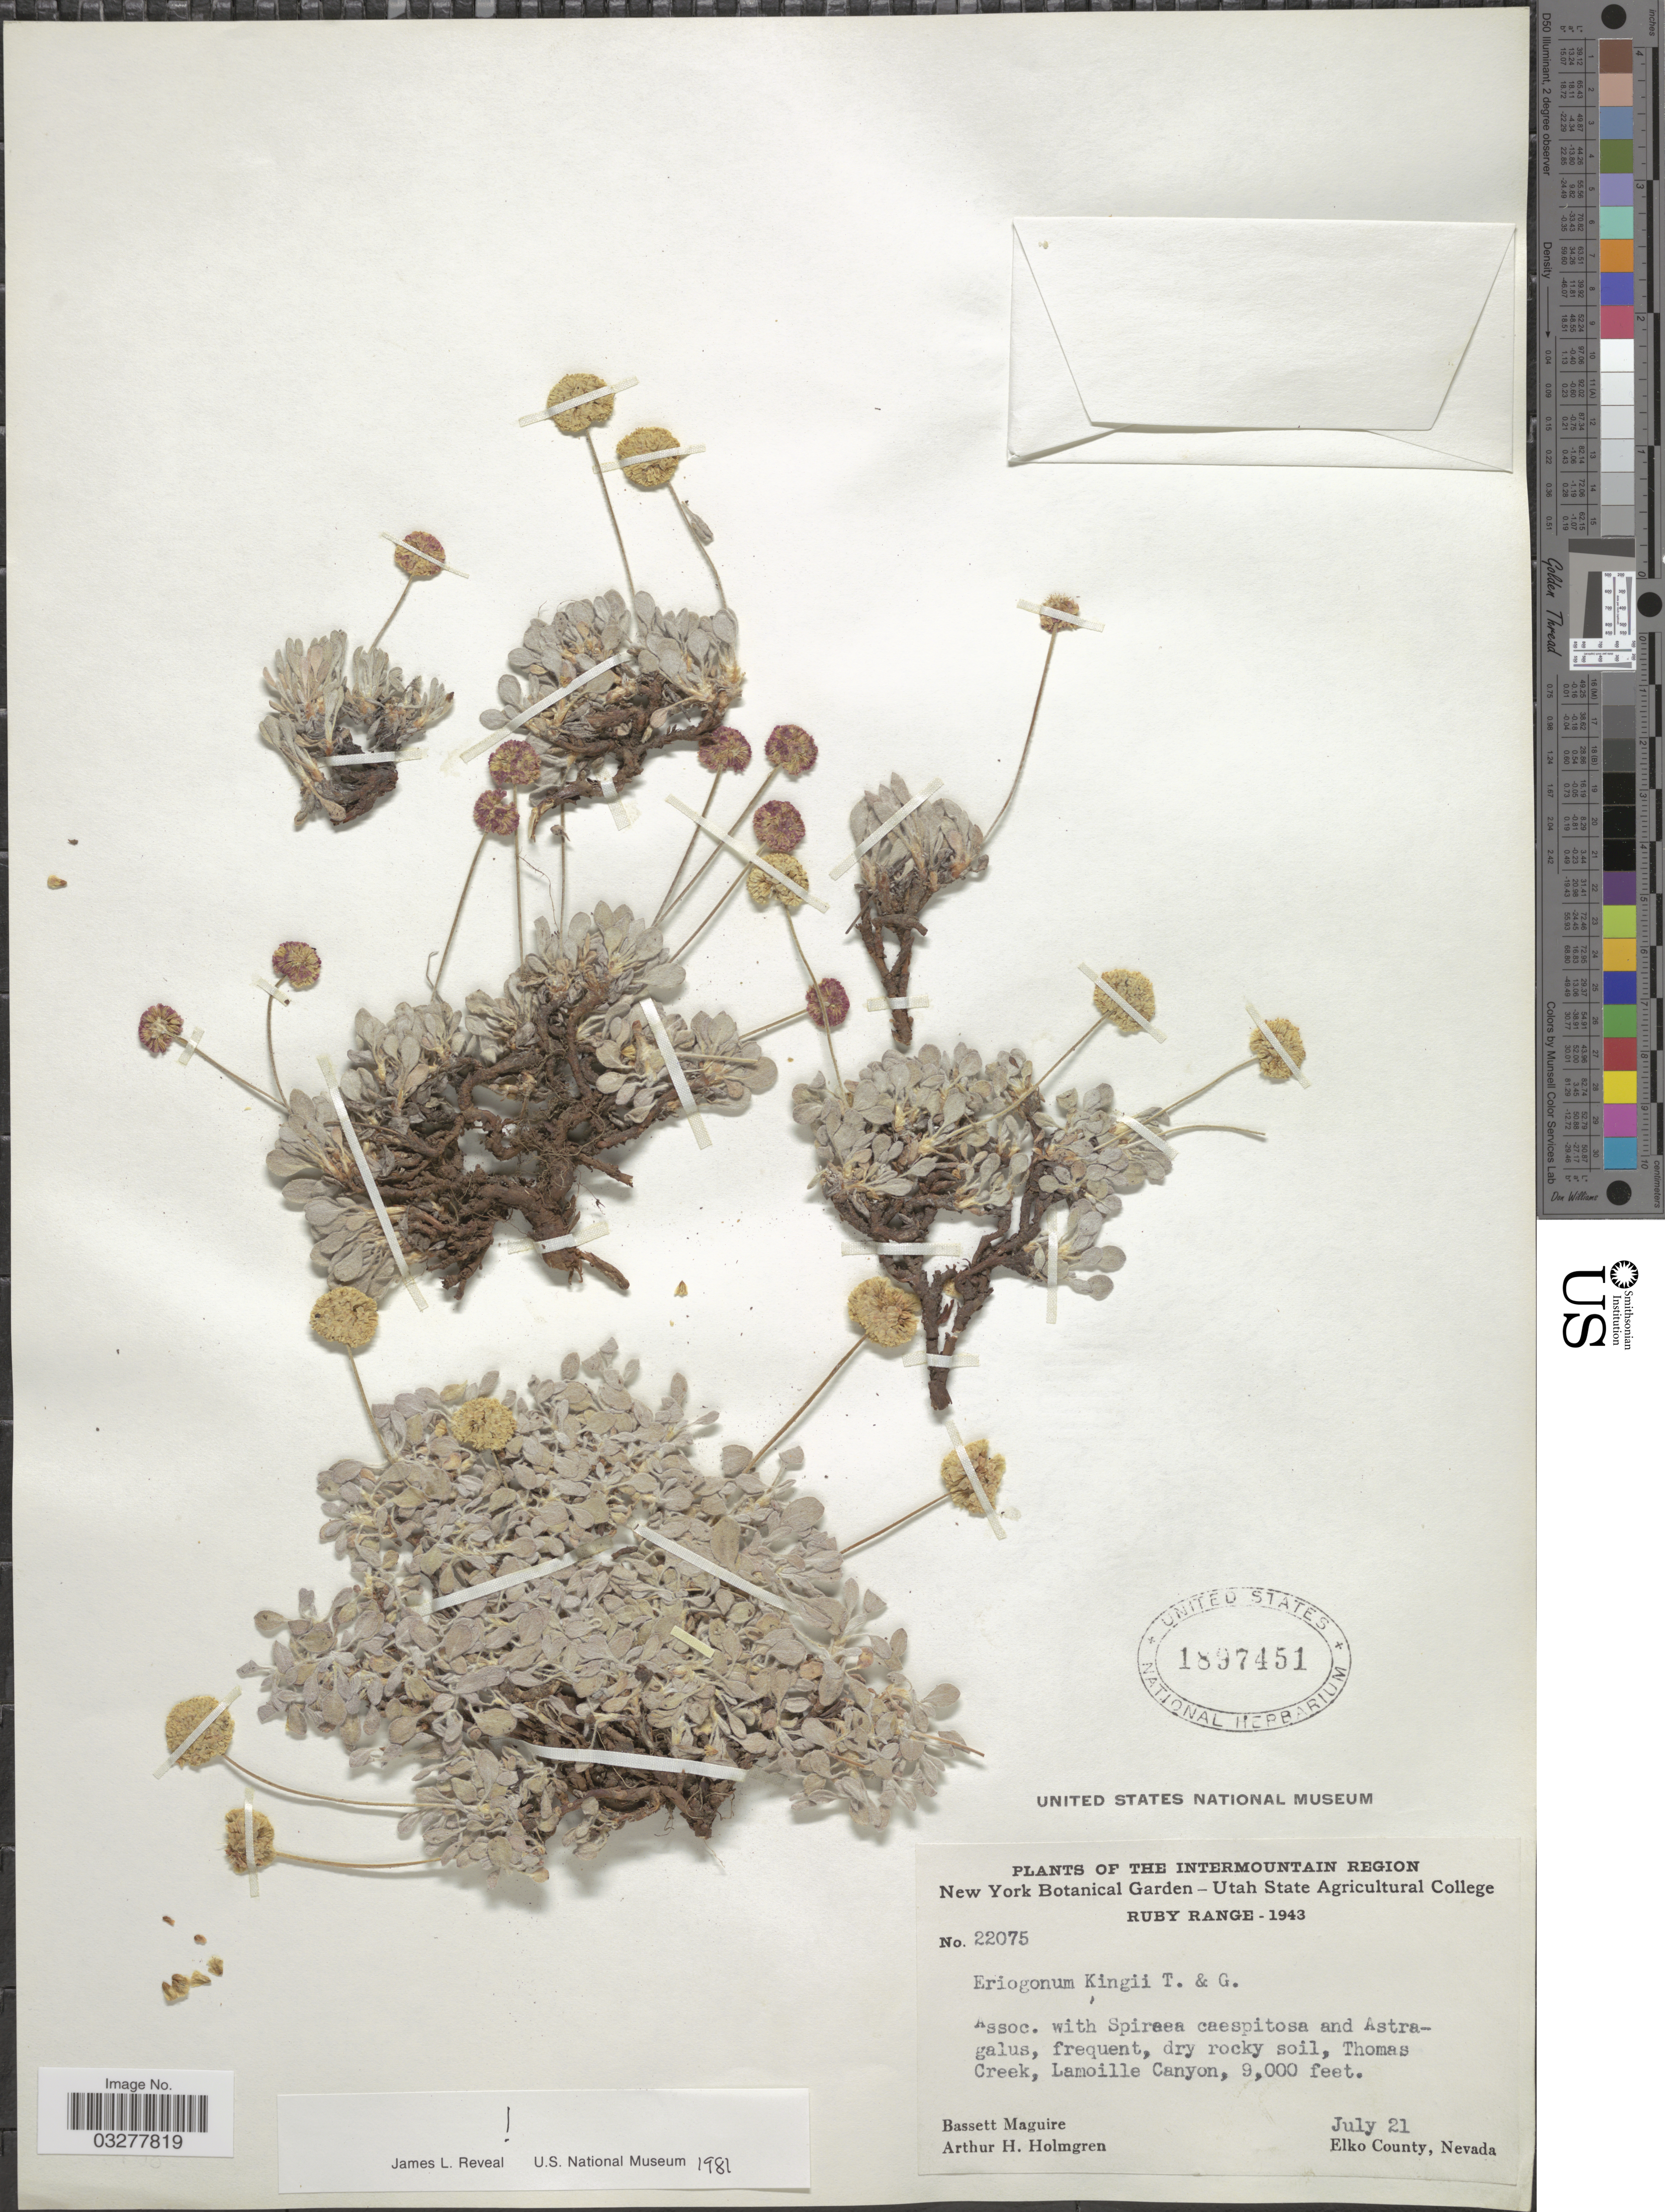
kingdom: Plantae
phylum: Tracheophyta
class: Magnoliopsida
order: Caryophyllales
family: Polygonaceae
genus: Eriogonum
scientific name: Eriogonum kingii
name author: Torr. & A. Gray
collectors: B. Maguire & A. H. Holmgren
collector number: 22075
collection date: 1943-07-21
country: United States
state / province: Nevada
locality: The Intermountain. Ruby Range. Thomas Creek, Lamoille Canyon. Elko County.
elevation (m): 2743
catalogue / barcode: US 1897451